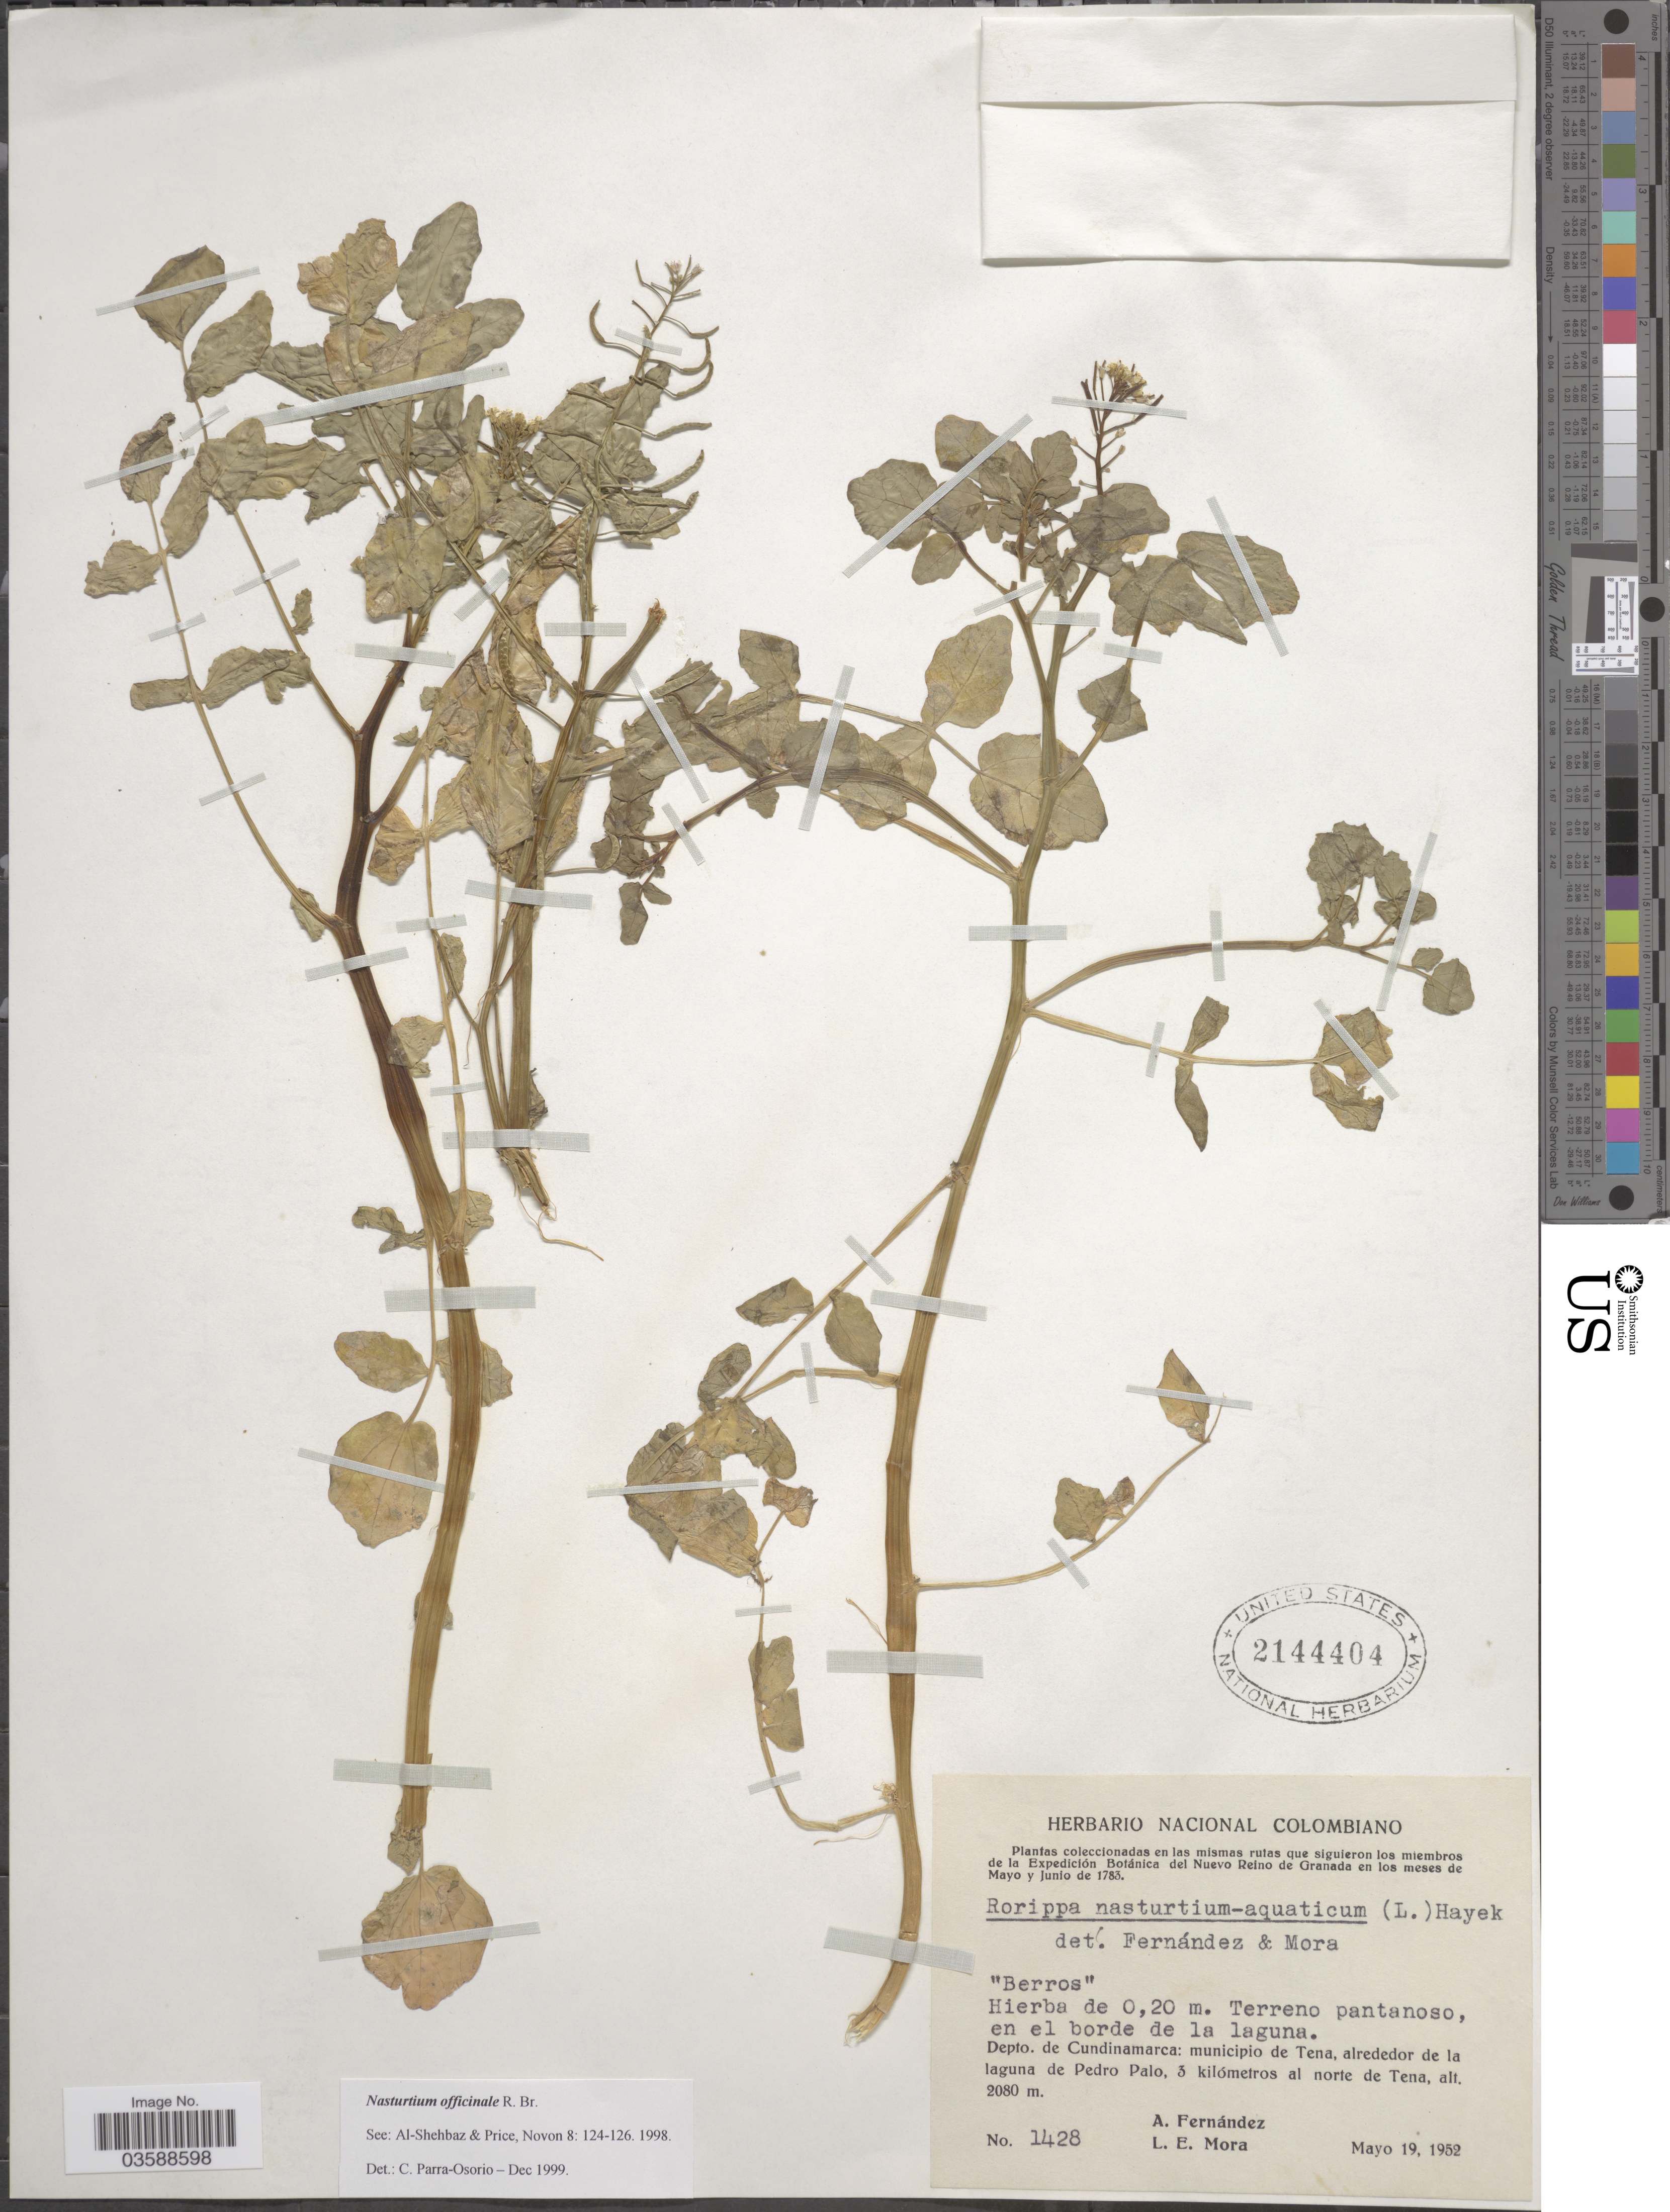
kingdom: Plantae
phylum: Tracheophyta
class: Magnoliopsida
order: Brassicales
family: Brassicaceae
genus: Nasturtium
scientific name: Nasturtium officinale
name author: R. Br.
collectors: A. Fernández & L. Mora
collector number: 1428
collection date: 1952-05-19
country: Colombia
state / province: Cundinamarca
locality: Depto. de Cundinamarca: municipio de Tena, alrededor de la laguna de Pedro Palo, 3 kilómetros al norte de Tena.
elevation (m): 2080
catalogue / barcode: US 2144404